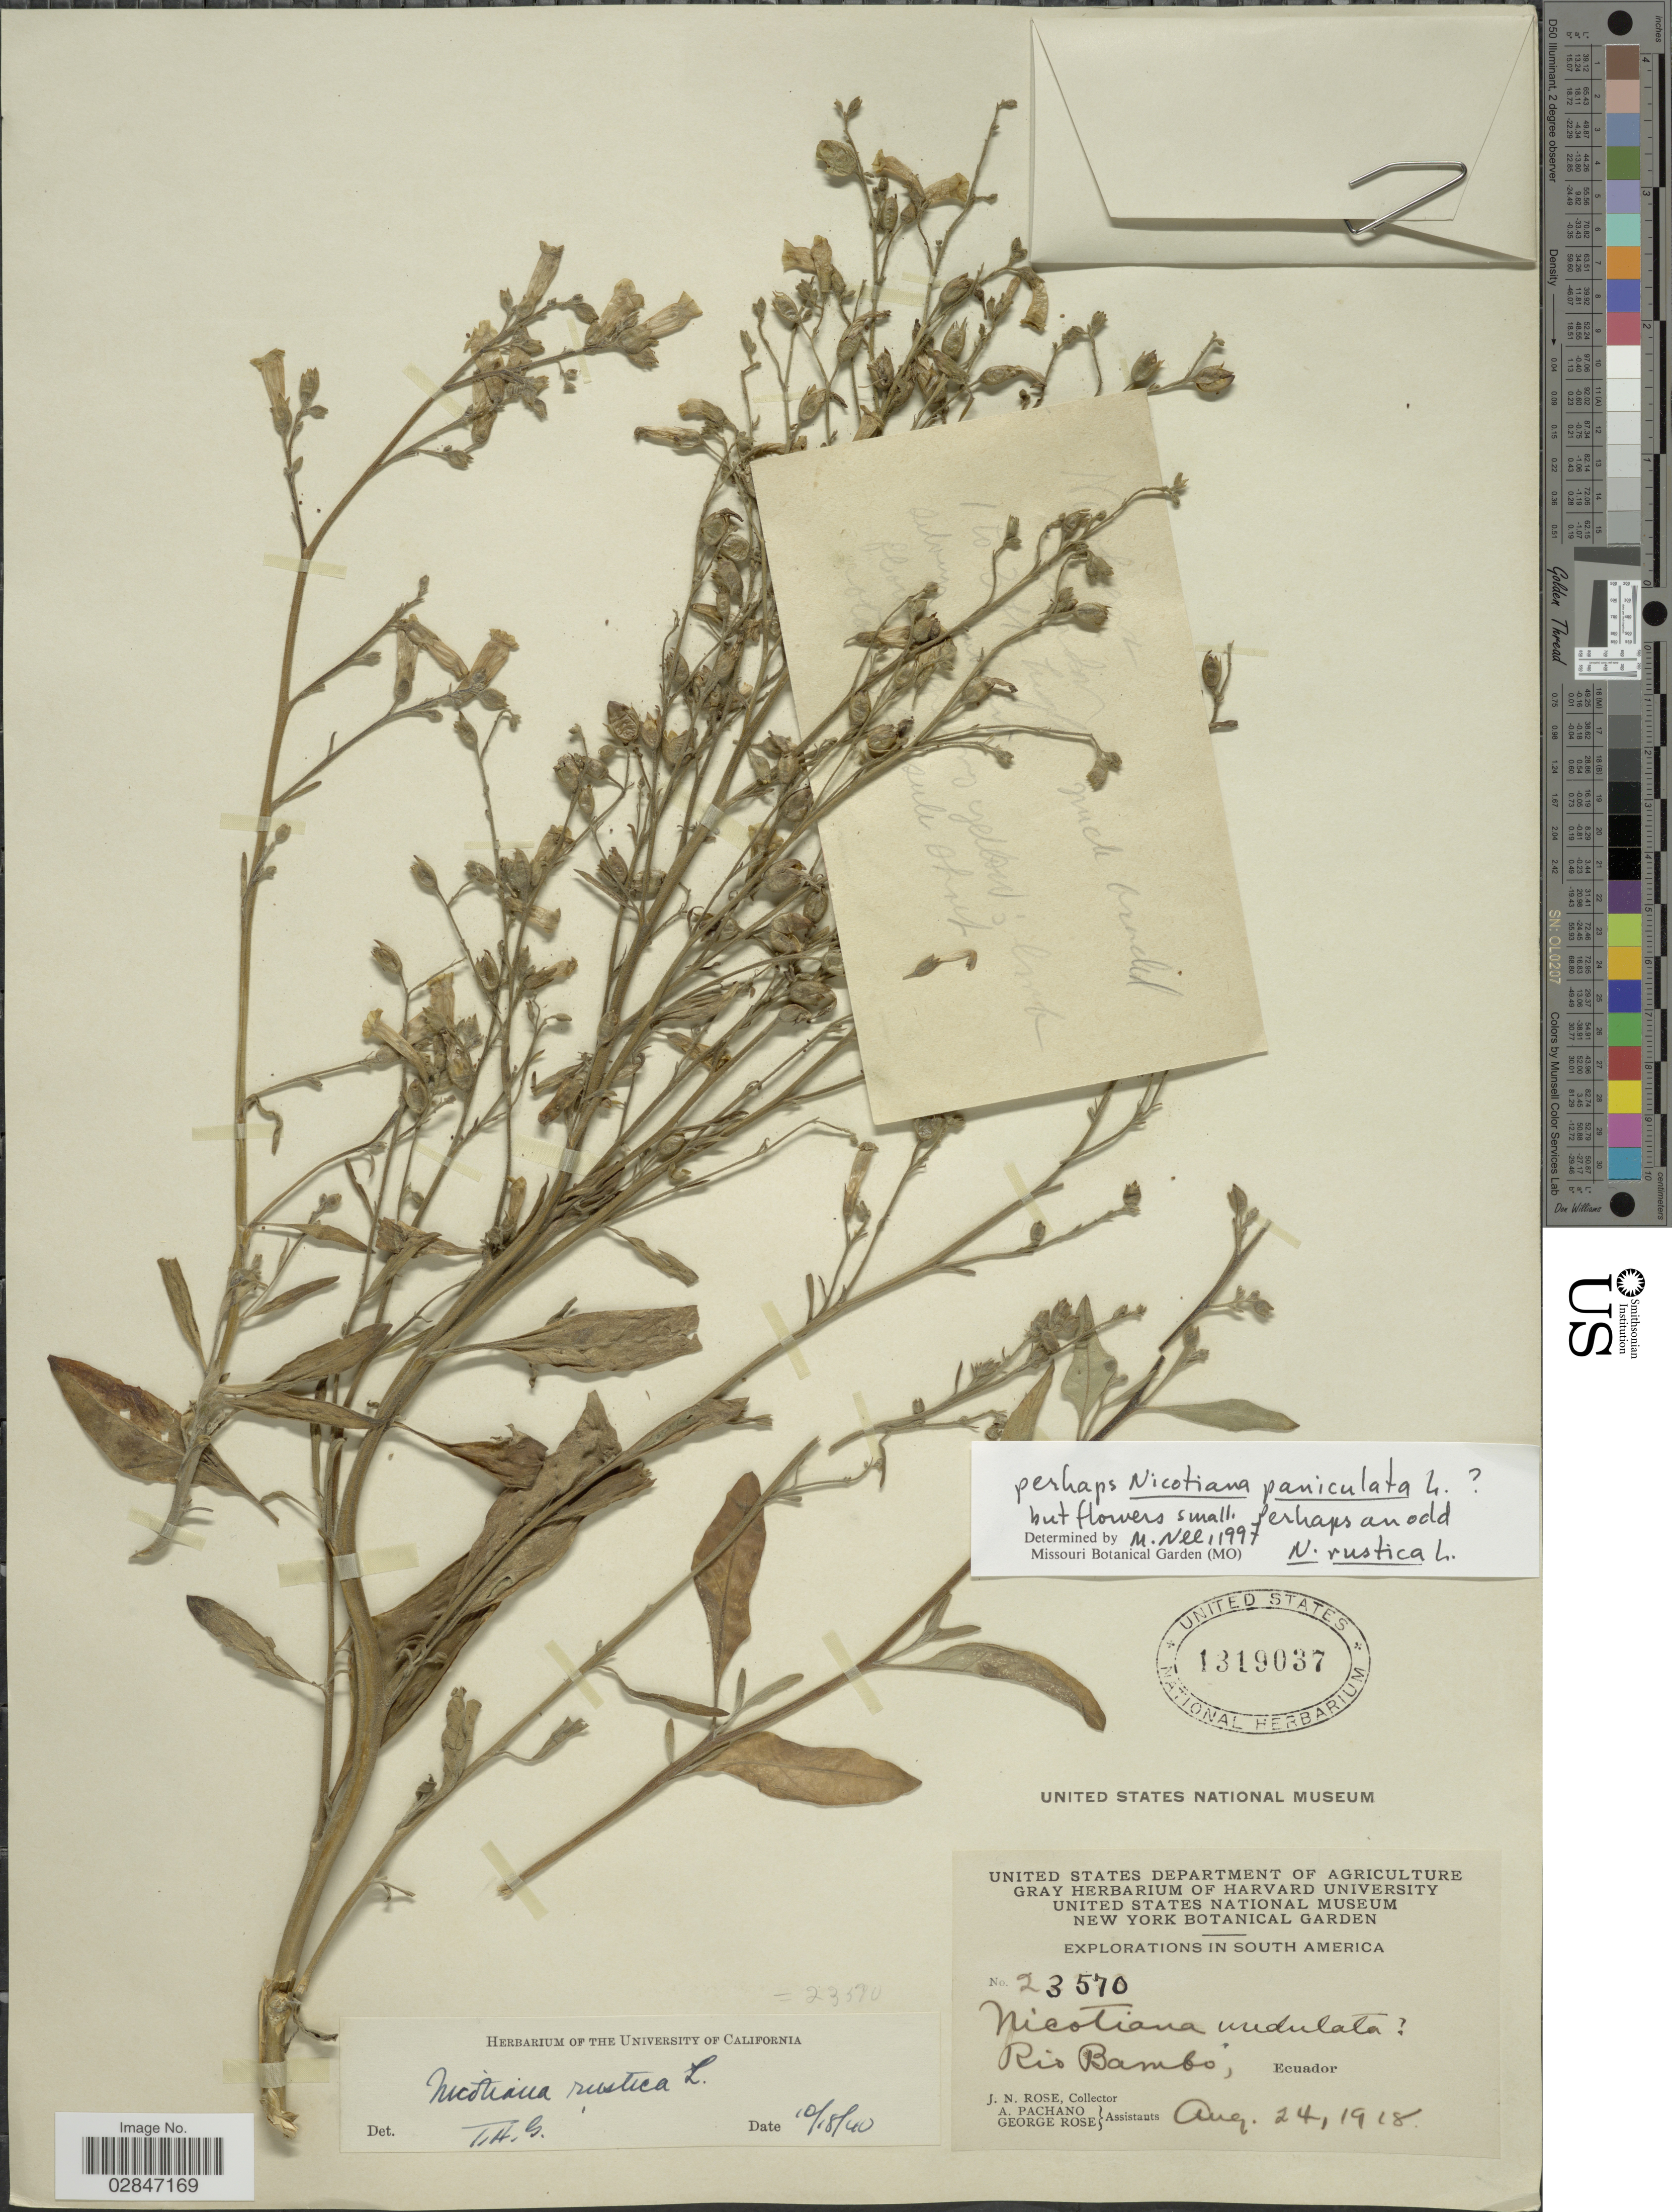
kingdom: Plantae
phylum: Tracheophyta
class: Magnoliopsida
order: Solanales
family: Solanaceae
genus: Nicotiana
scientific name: Nicotiana paniculata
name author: L.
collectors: J. N. Rose, A. Pachano & G. Rose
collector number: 23570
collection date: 1918-08-24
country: Ecuador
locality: Rio Bambo, Ecuador.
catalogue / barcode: US 1319037